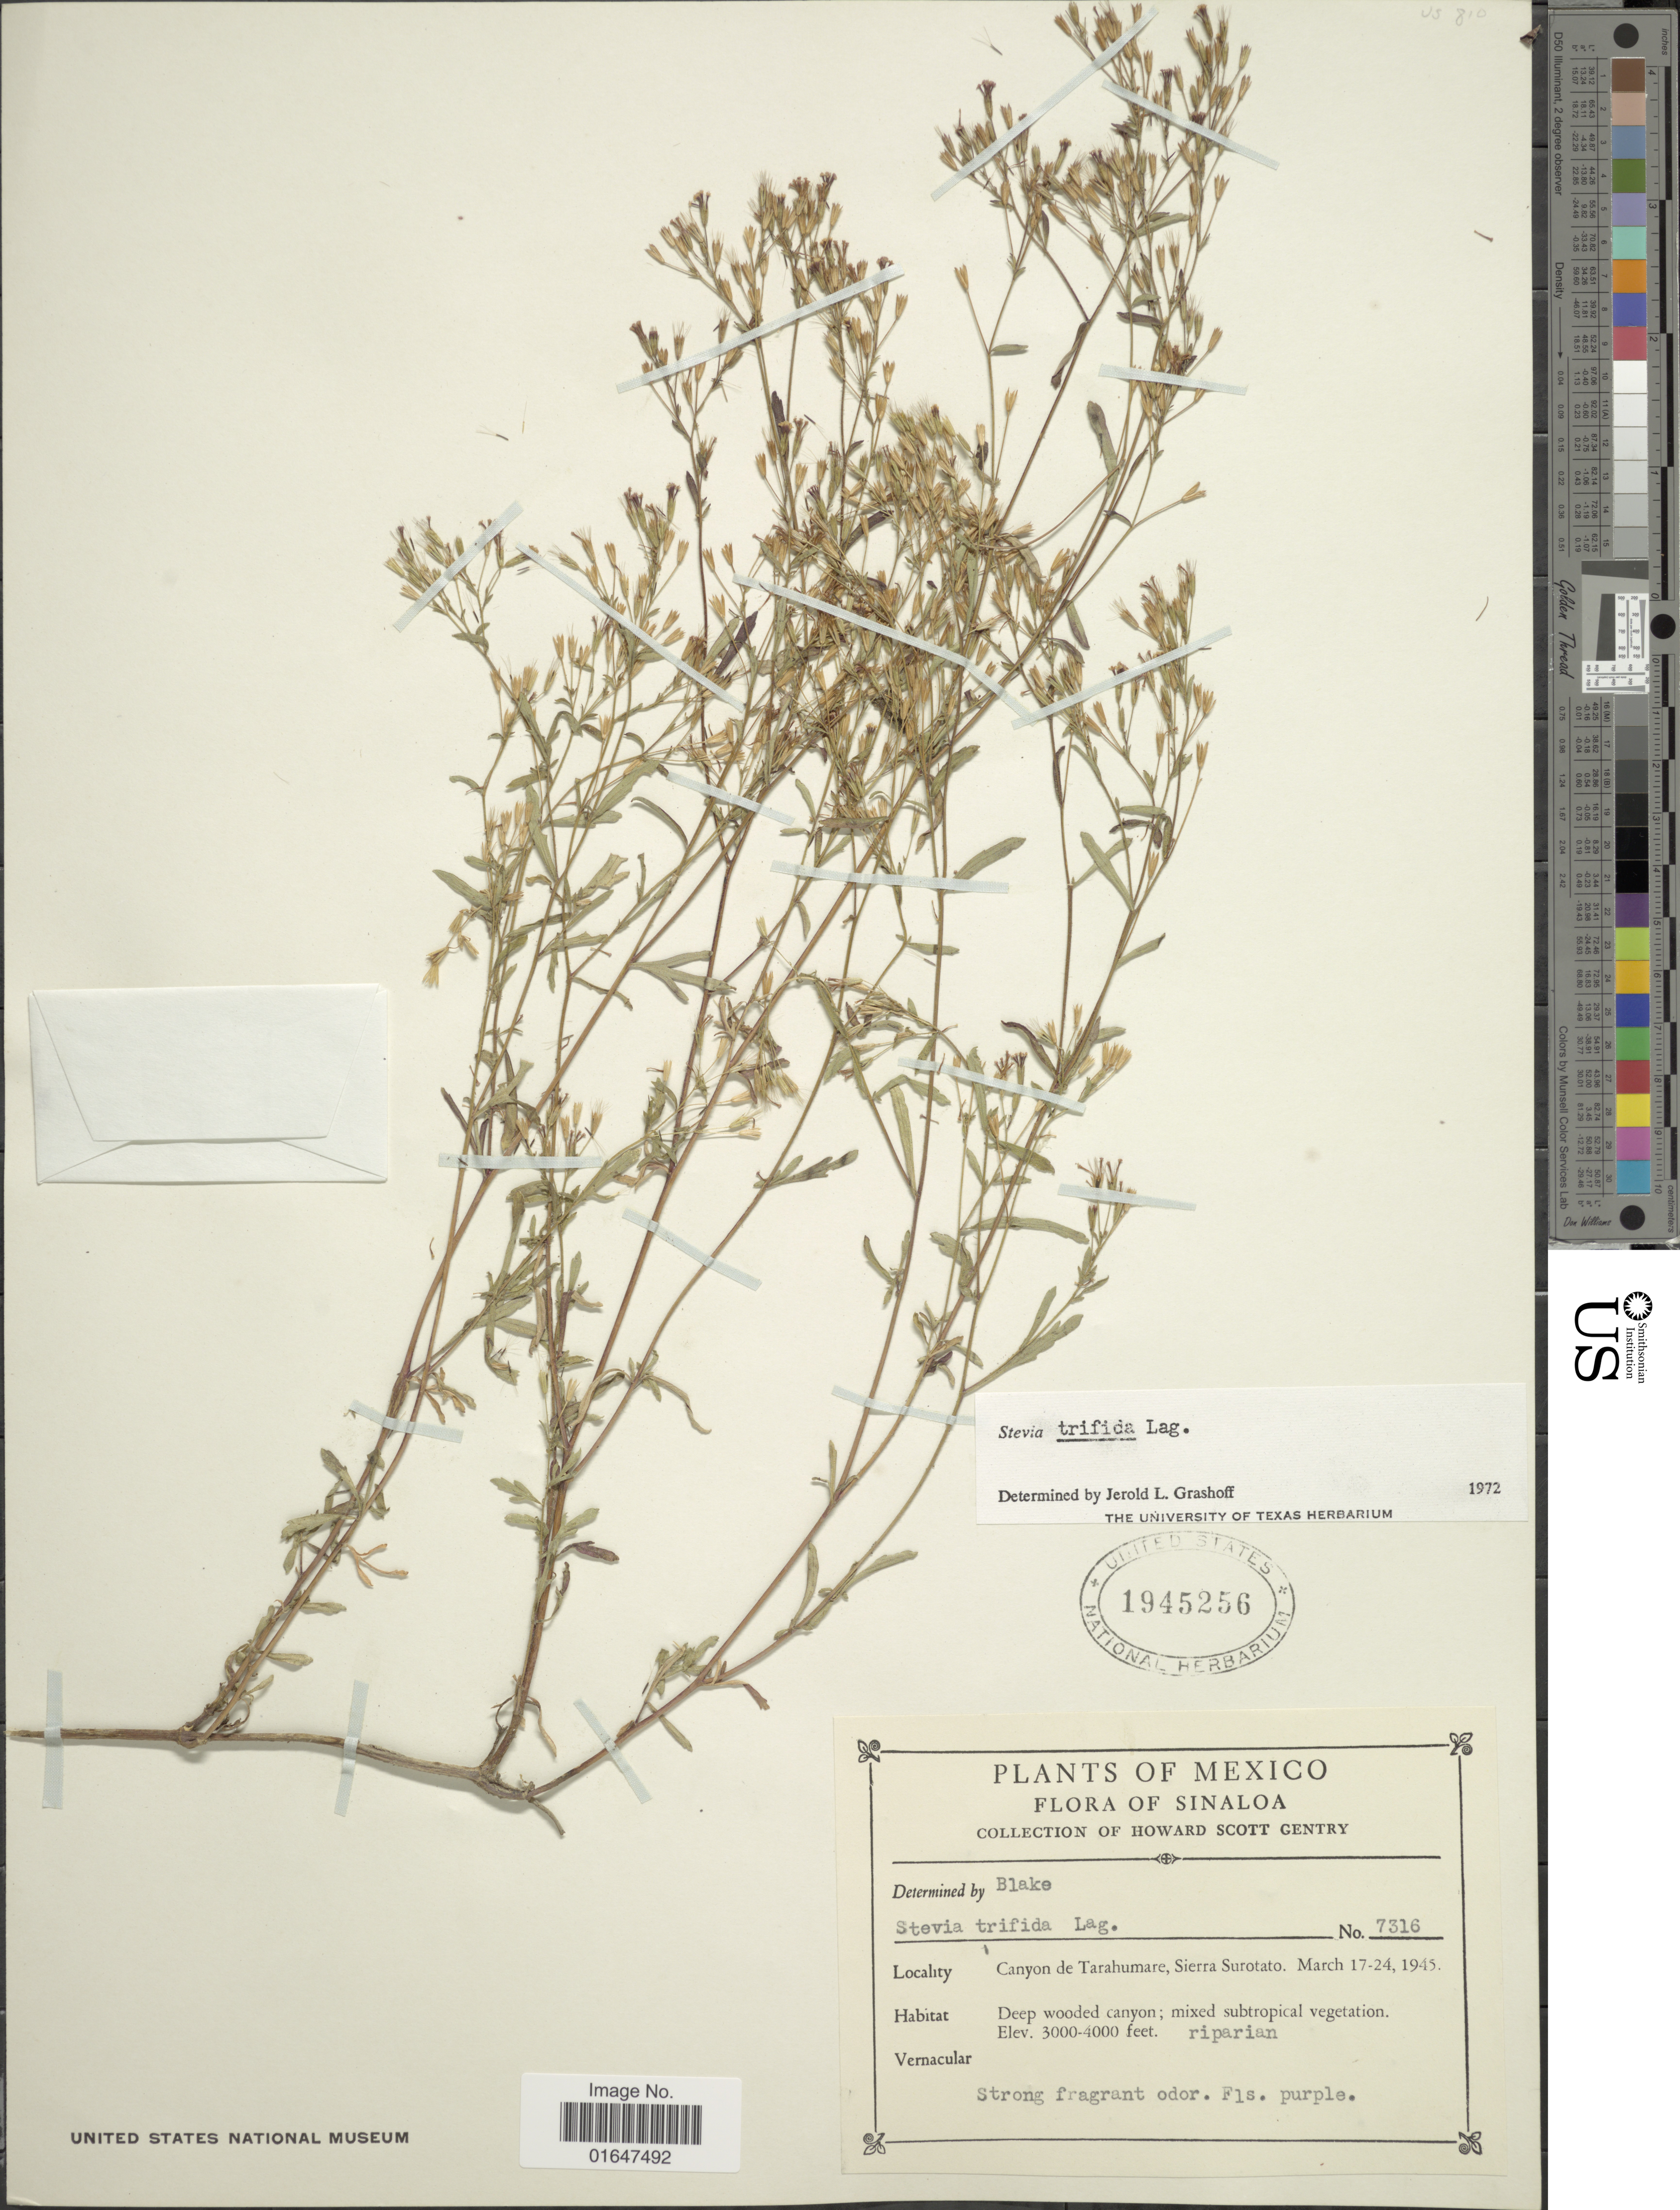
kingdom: Plantae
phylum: Tracheophyta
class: Magnoliopsida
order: Asterales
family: Asteraceae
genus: Stevia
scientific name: Stevia trifida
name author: Lag.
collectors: H. S. Gentry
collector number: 7316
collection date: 1945-03-17/1945-03-24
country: Mexico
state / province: Sinaloa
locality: Canyon de Tarahumare, Sierra Surotato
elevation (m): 914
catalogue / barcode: US 1945256